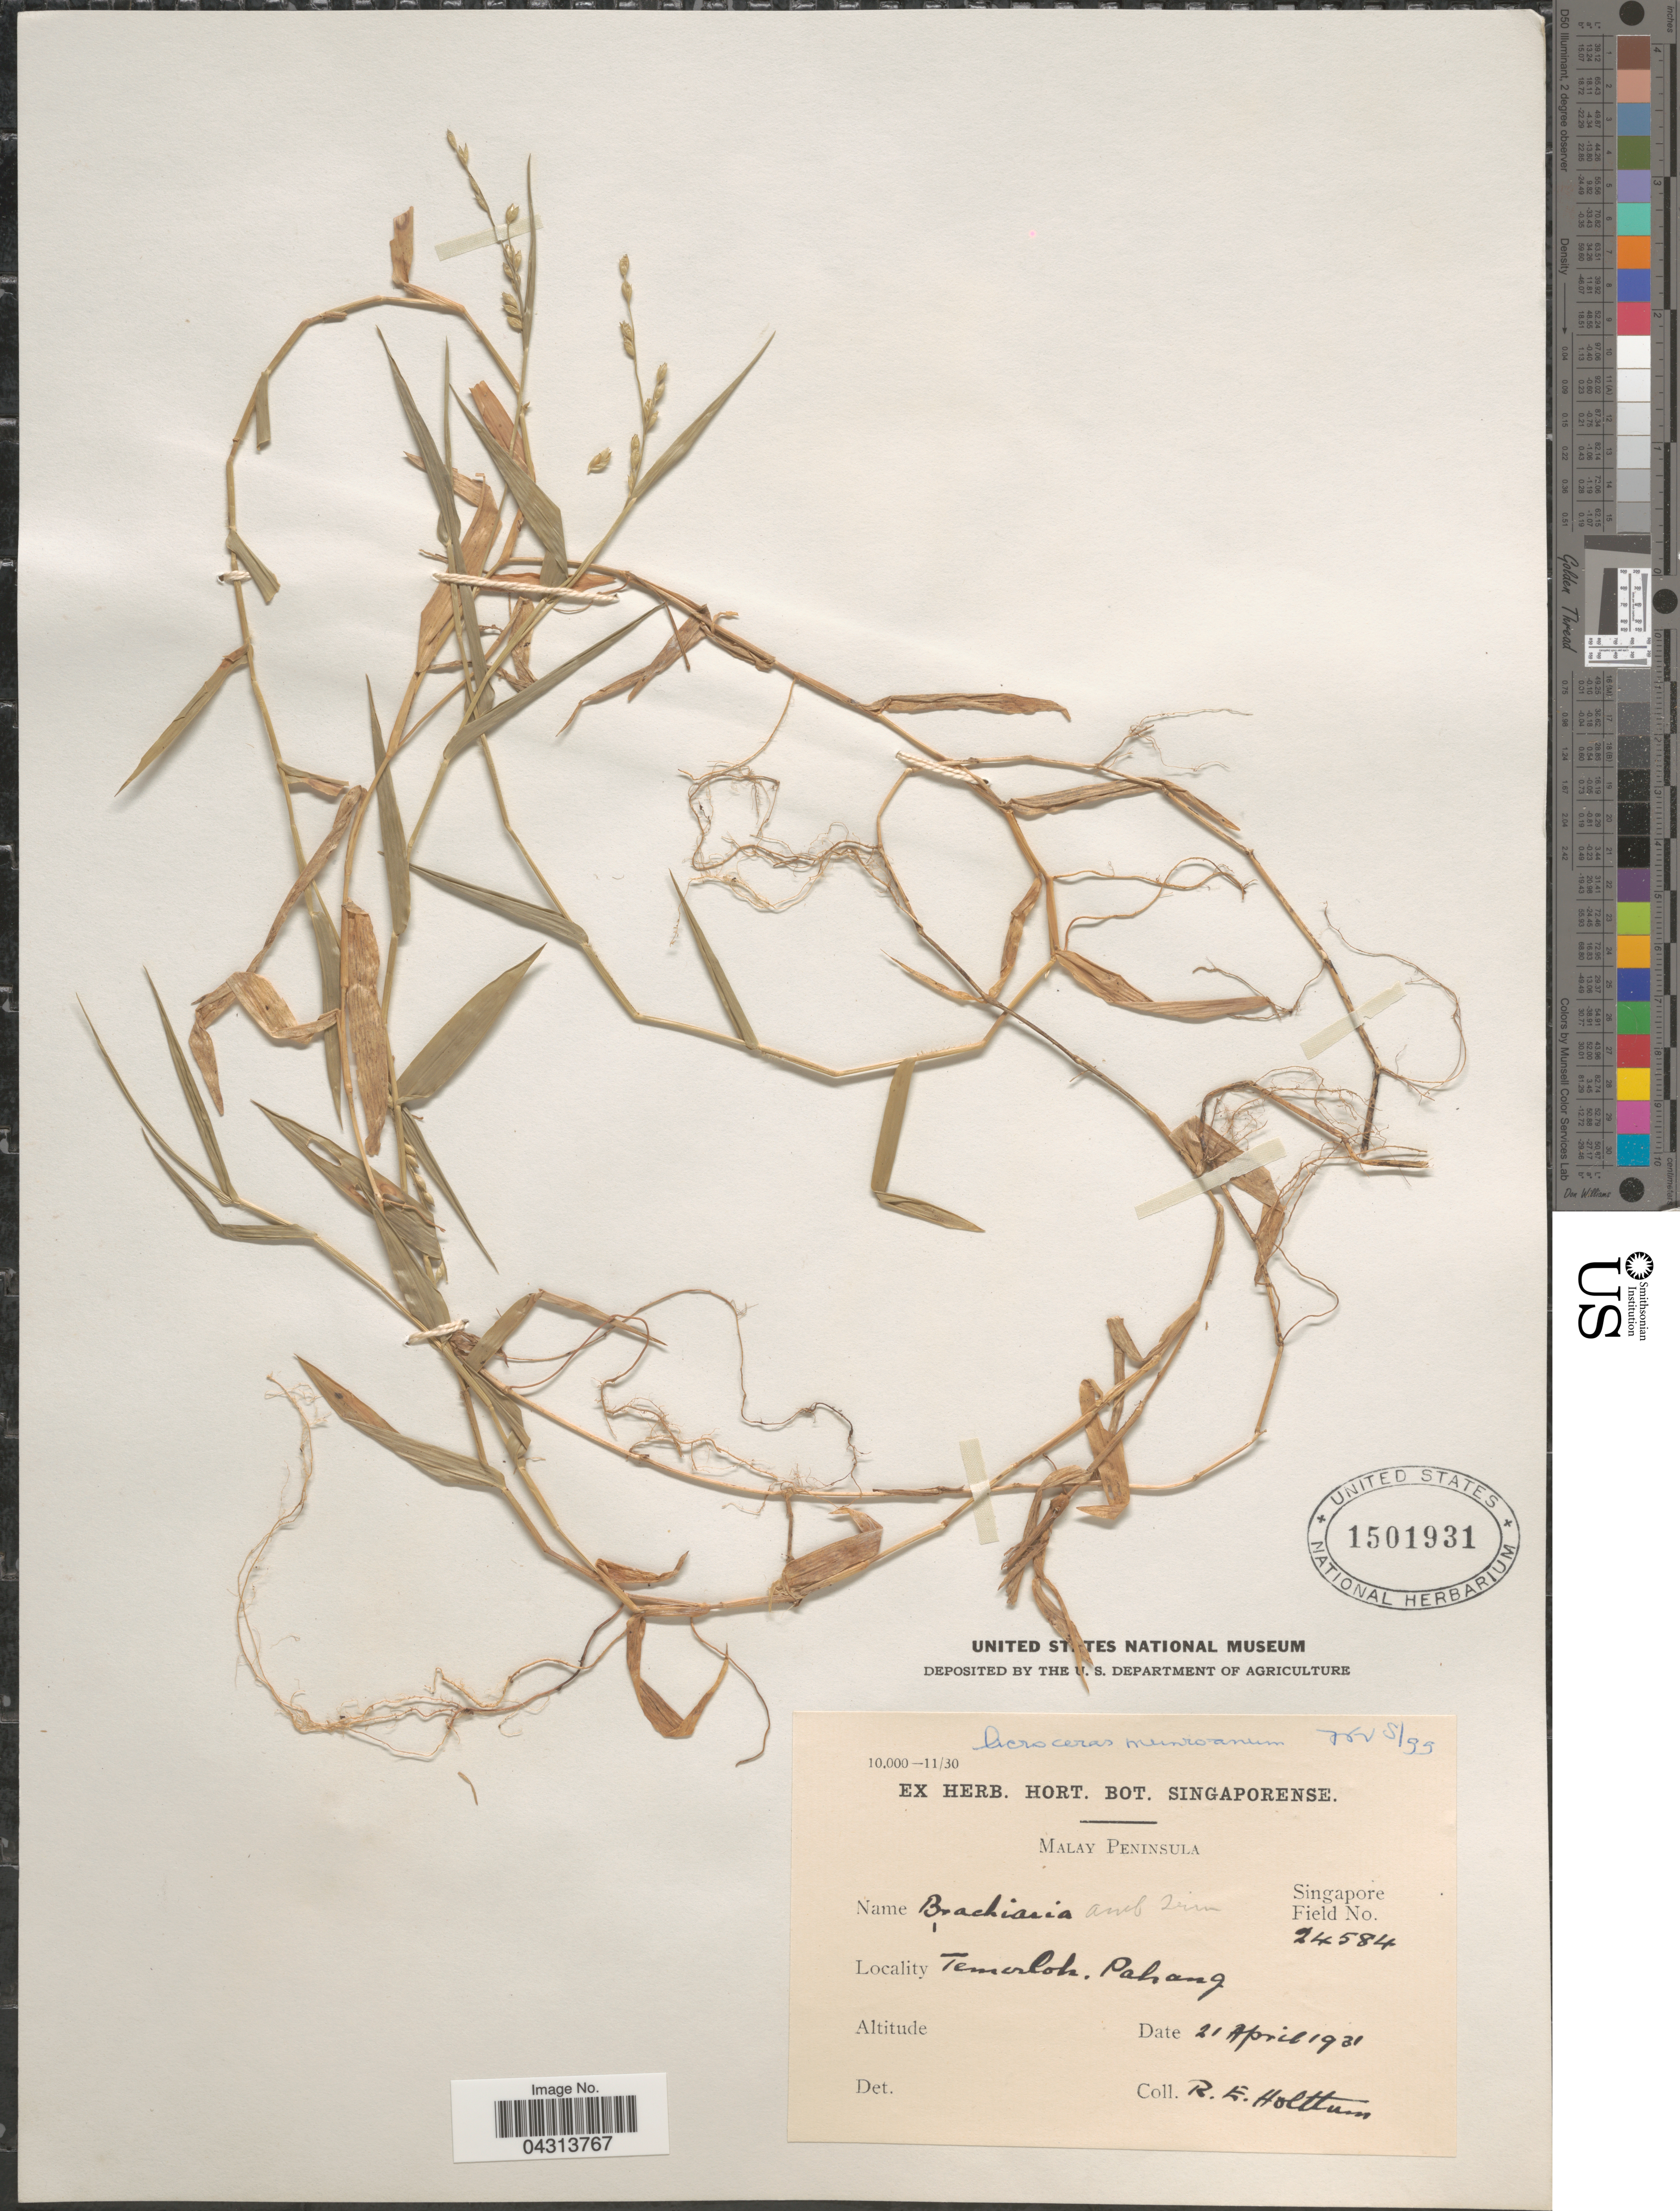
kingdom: Plantae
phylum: Tracheophyta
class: Liliopsida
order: Poales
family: Poaceae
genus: Acroceras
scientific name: Acroceras munroanum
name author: (Steud.) Henr.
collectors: R. E. Holttum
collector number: Singapore Field 24584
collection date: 1931-04-21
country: Malaysia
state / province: Pahang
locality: Malay Peninsula. Temerloh.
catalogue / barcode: US 1501931